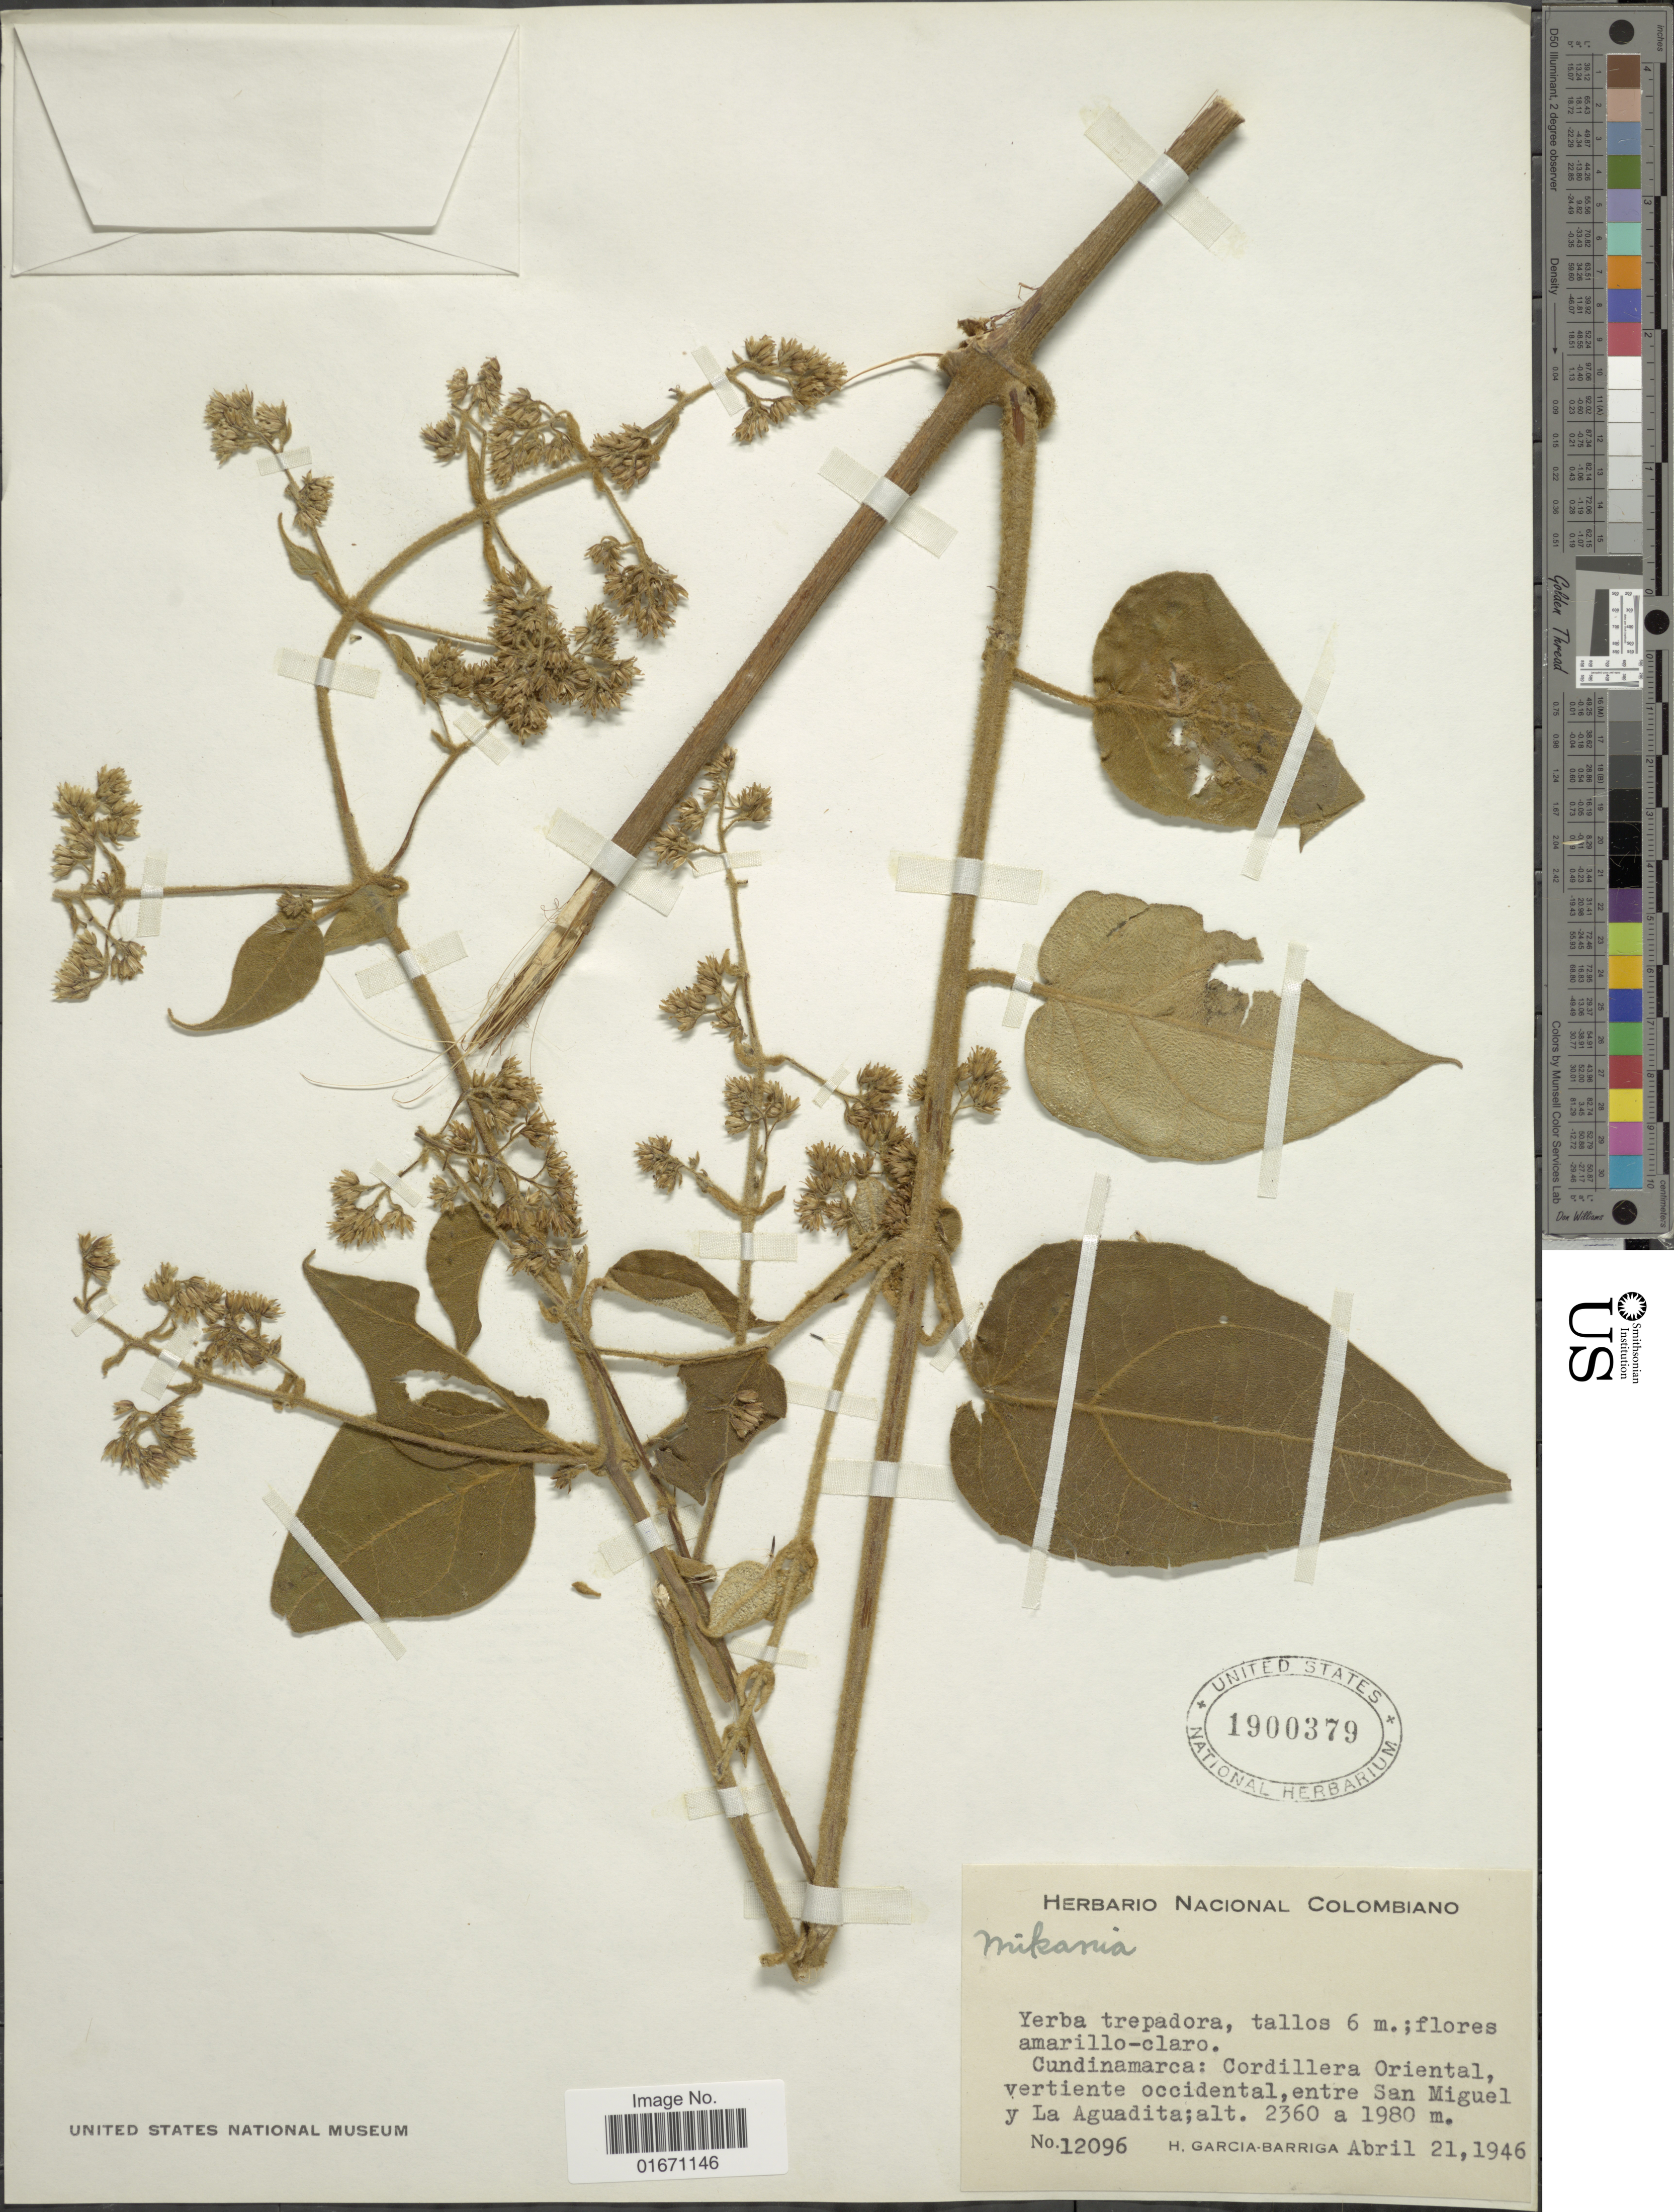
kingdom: Plantae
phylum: Tracheophyta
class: Magnoliopsida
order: Asterales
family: Asteraceae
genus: Mikania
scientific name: Mikania banisteriae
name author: DC.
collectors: H. García Barriga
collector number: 12096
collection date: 1946-04-21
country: Colombia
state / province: Cundinamarca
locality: Cordillera Oriental, vertiente occidental, entre San Miguel y La Aguadita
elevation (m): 1980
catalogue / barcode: US 1900379